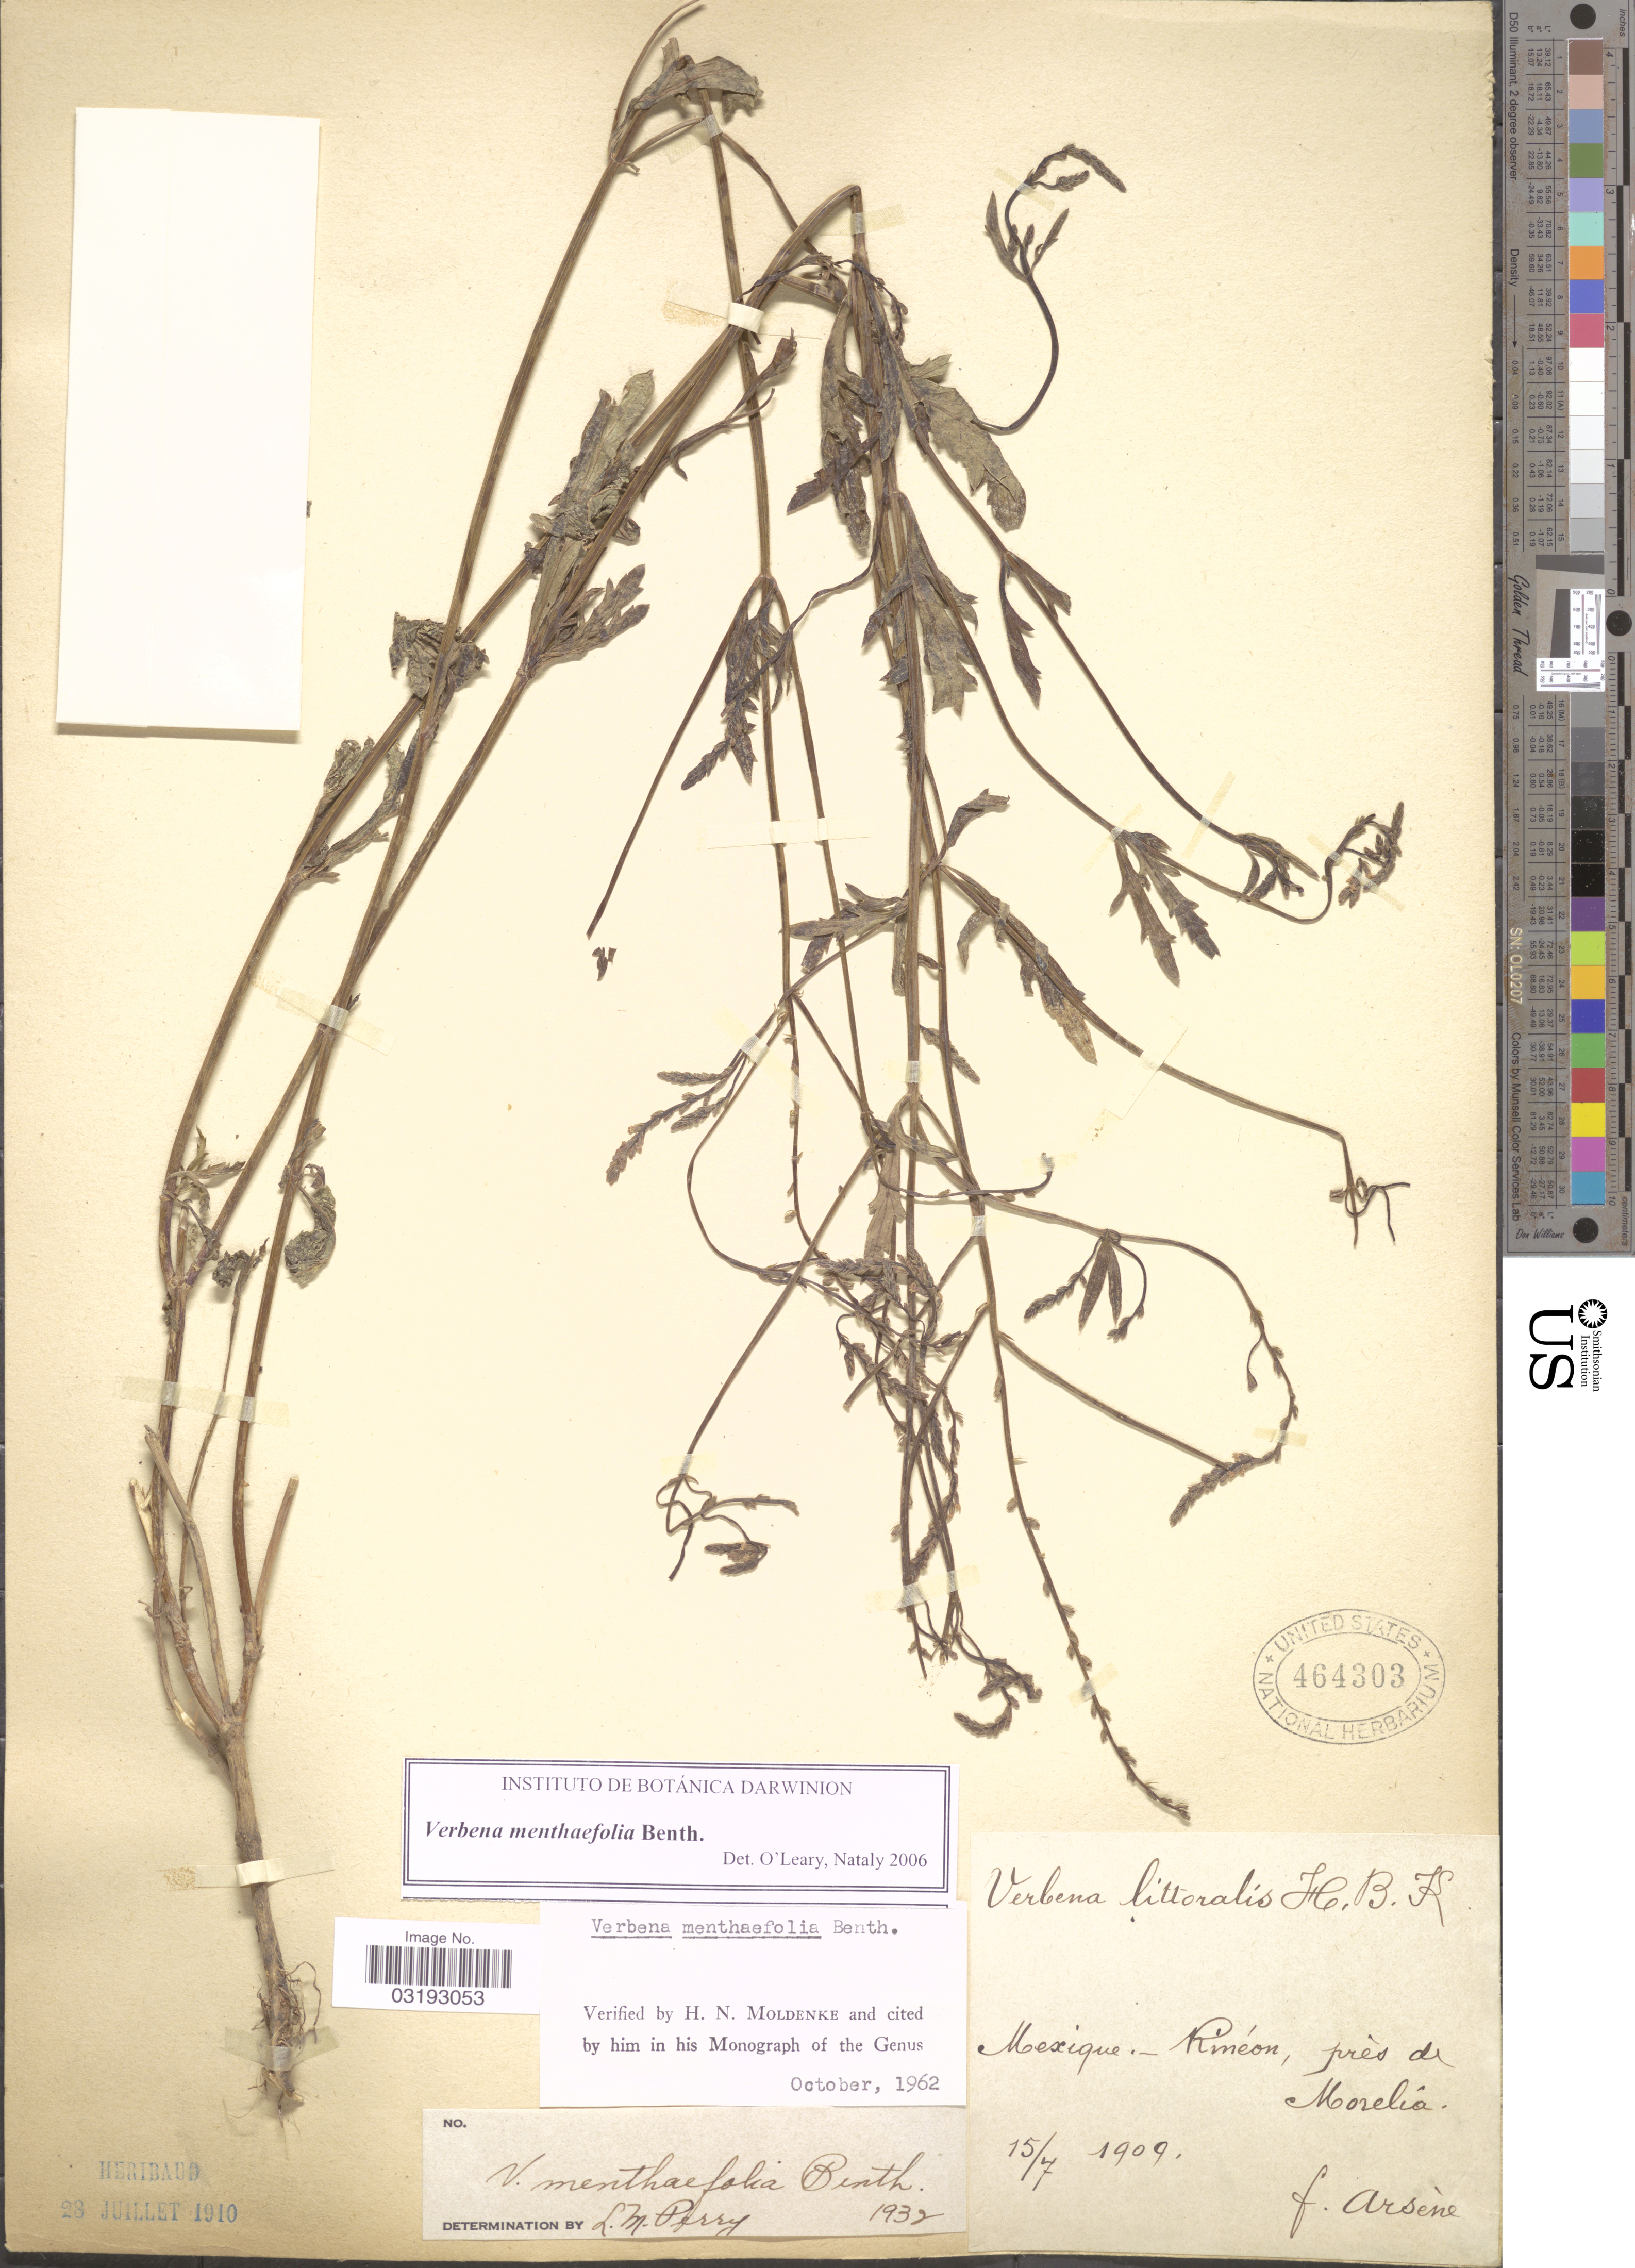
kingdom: Plantae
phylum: Tracheophyta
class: Magnoliopsida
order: Lamiales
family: Verbenaceae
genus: Verbena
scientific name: Verbena menthaefolia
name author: Benth.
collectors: F. Arsène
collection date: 1909-07-15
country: Mexico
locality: Rincon, près de Morelia.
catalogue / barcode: US 464303